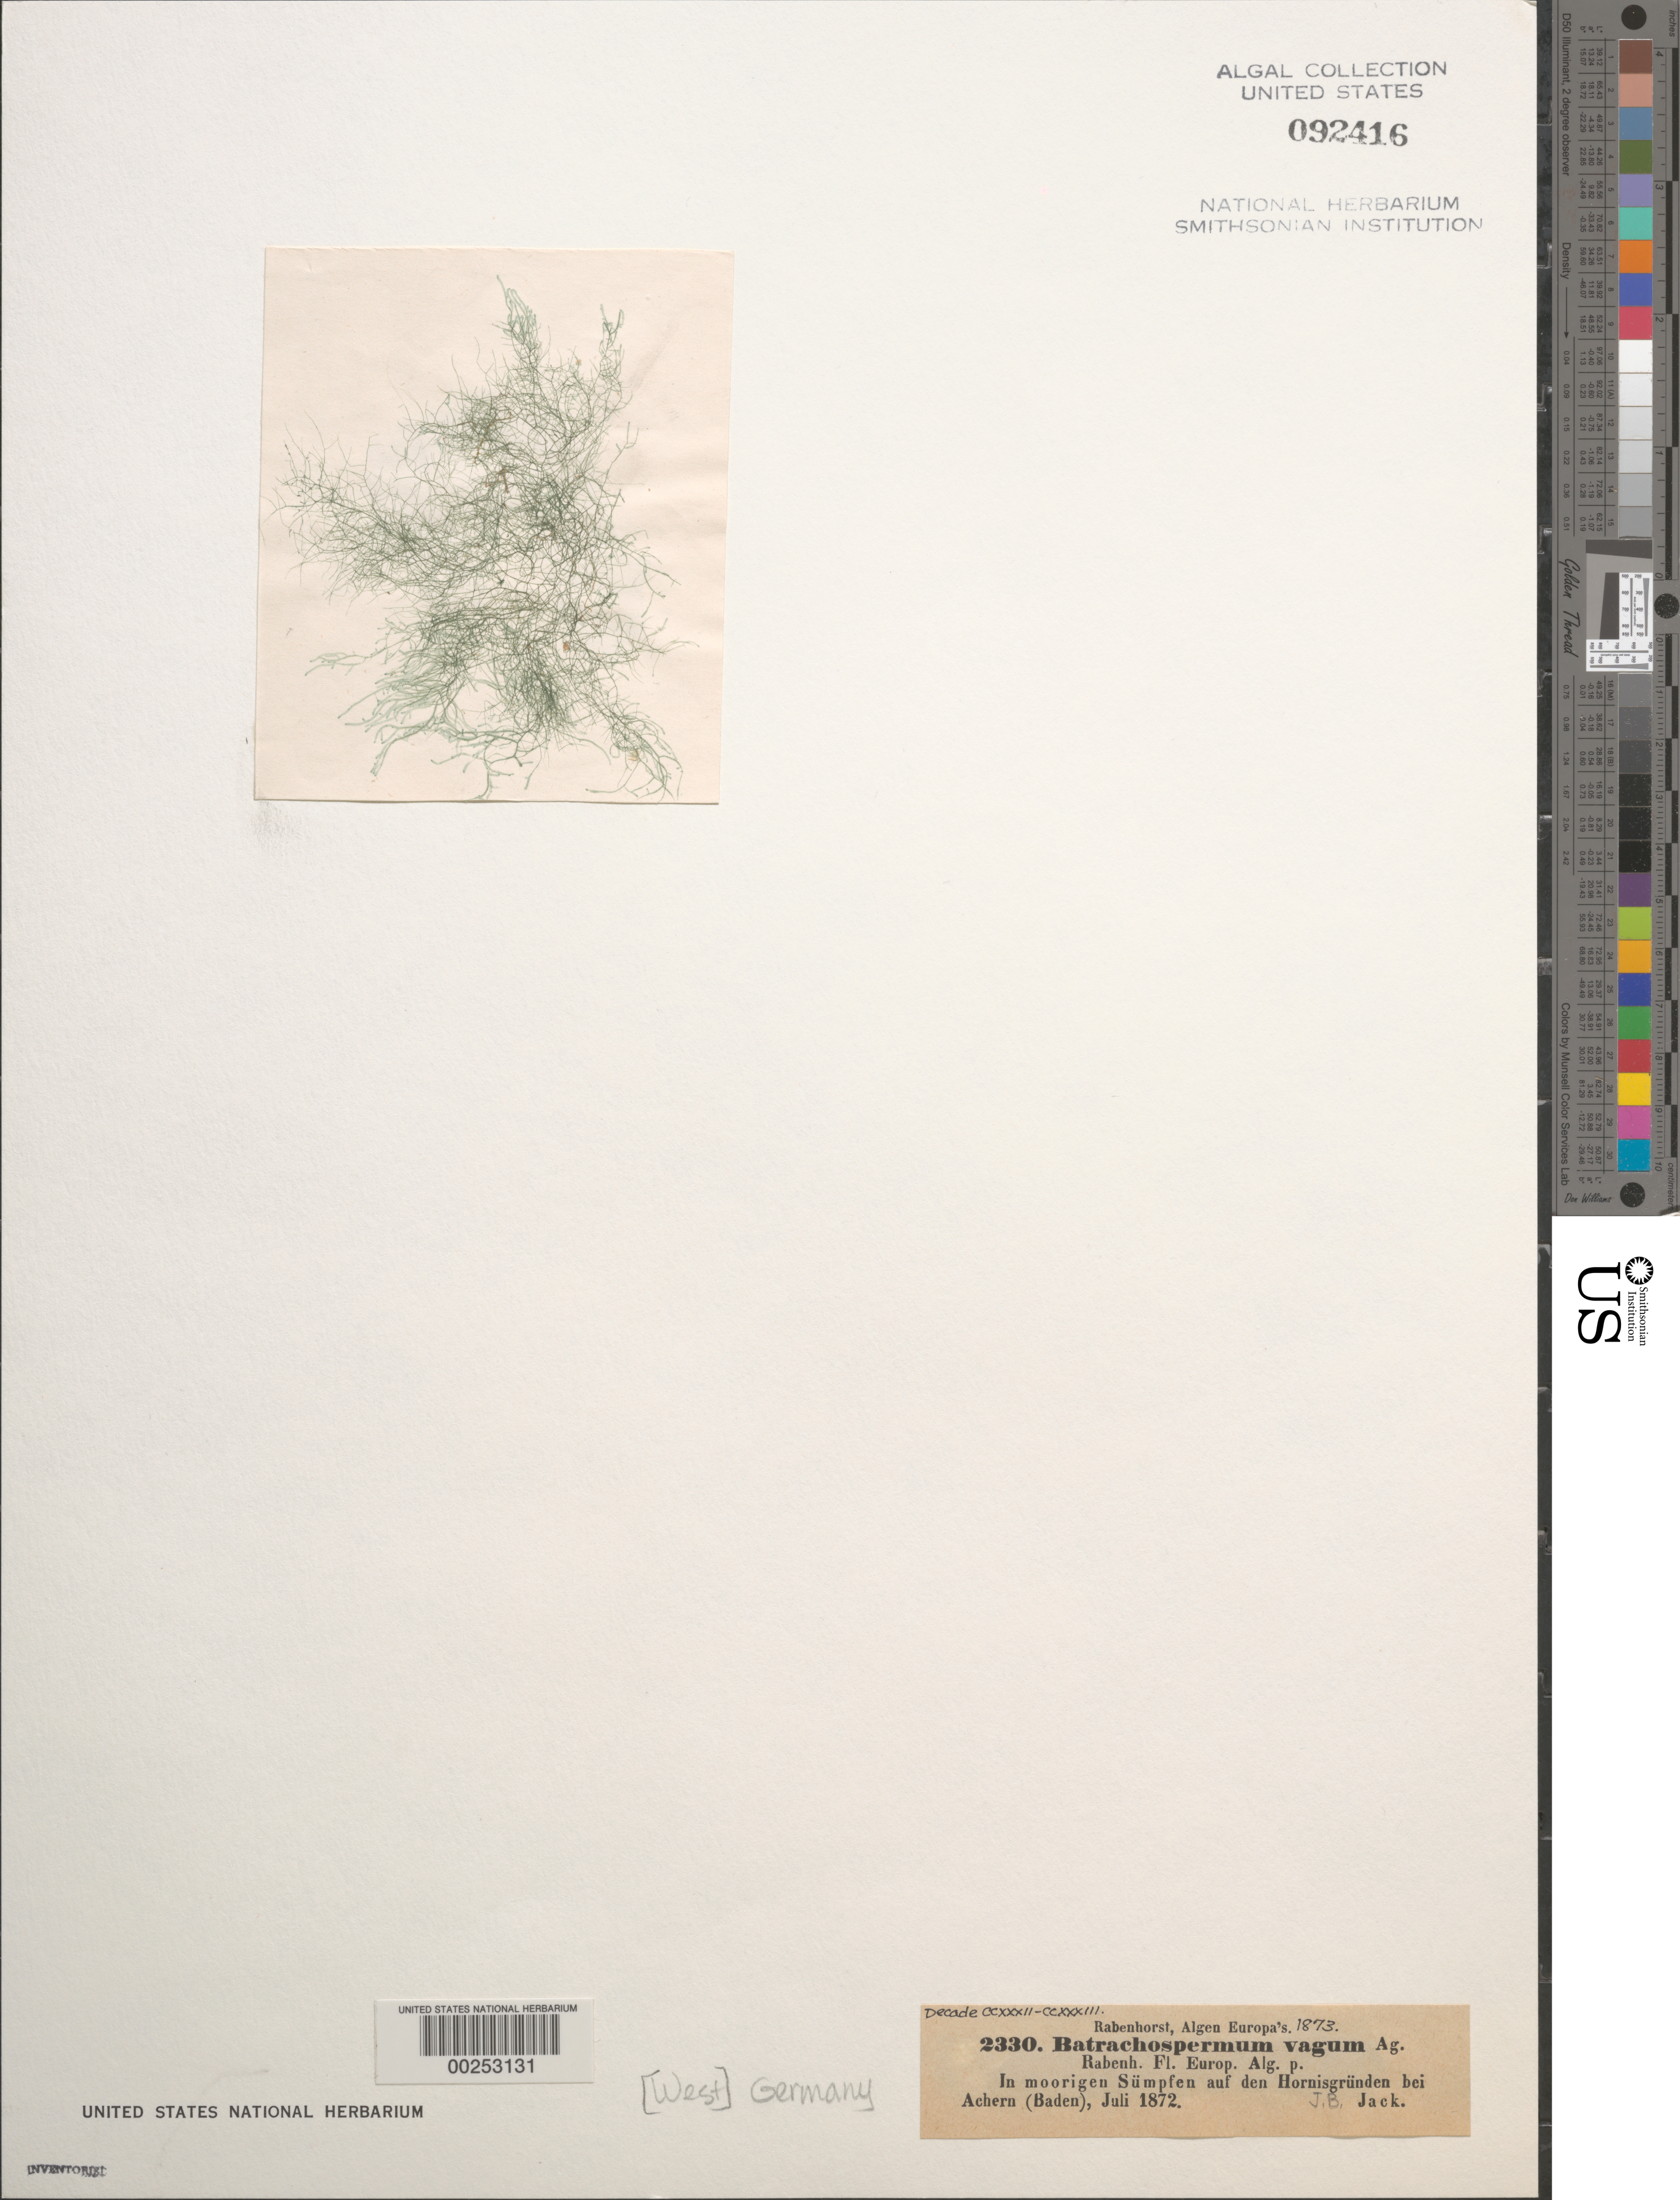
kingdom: Plantae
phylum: Rhodophyta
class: Florideophyceae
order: Batrachospermales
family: Batrachospermaceae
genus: Batrachospermum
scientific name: Batrachospermum turfosum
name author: Bory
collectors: J. B. Jack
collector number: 2330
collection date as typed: Jul 1872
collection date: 1872-07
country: Germany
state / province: Baden-wurttemberg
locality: Near achern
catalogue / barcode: US 92416